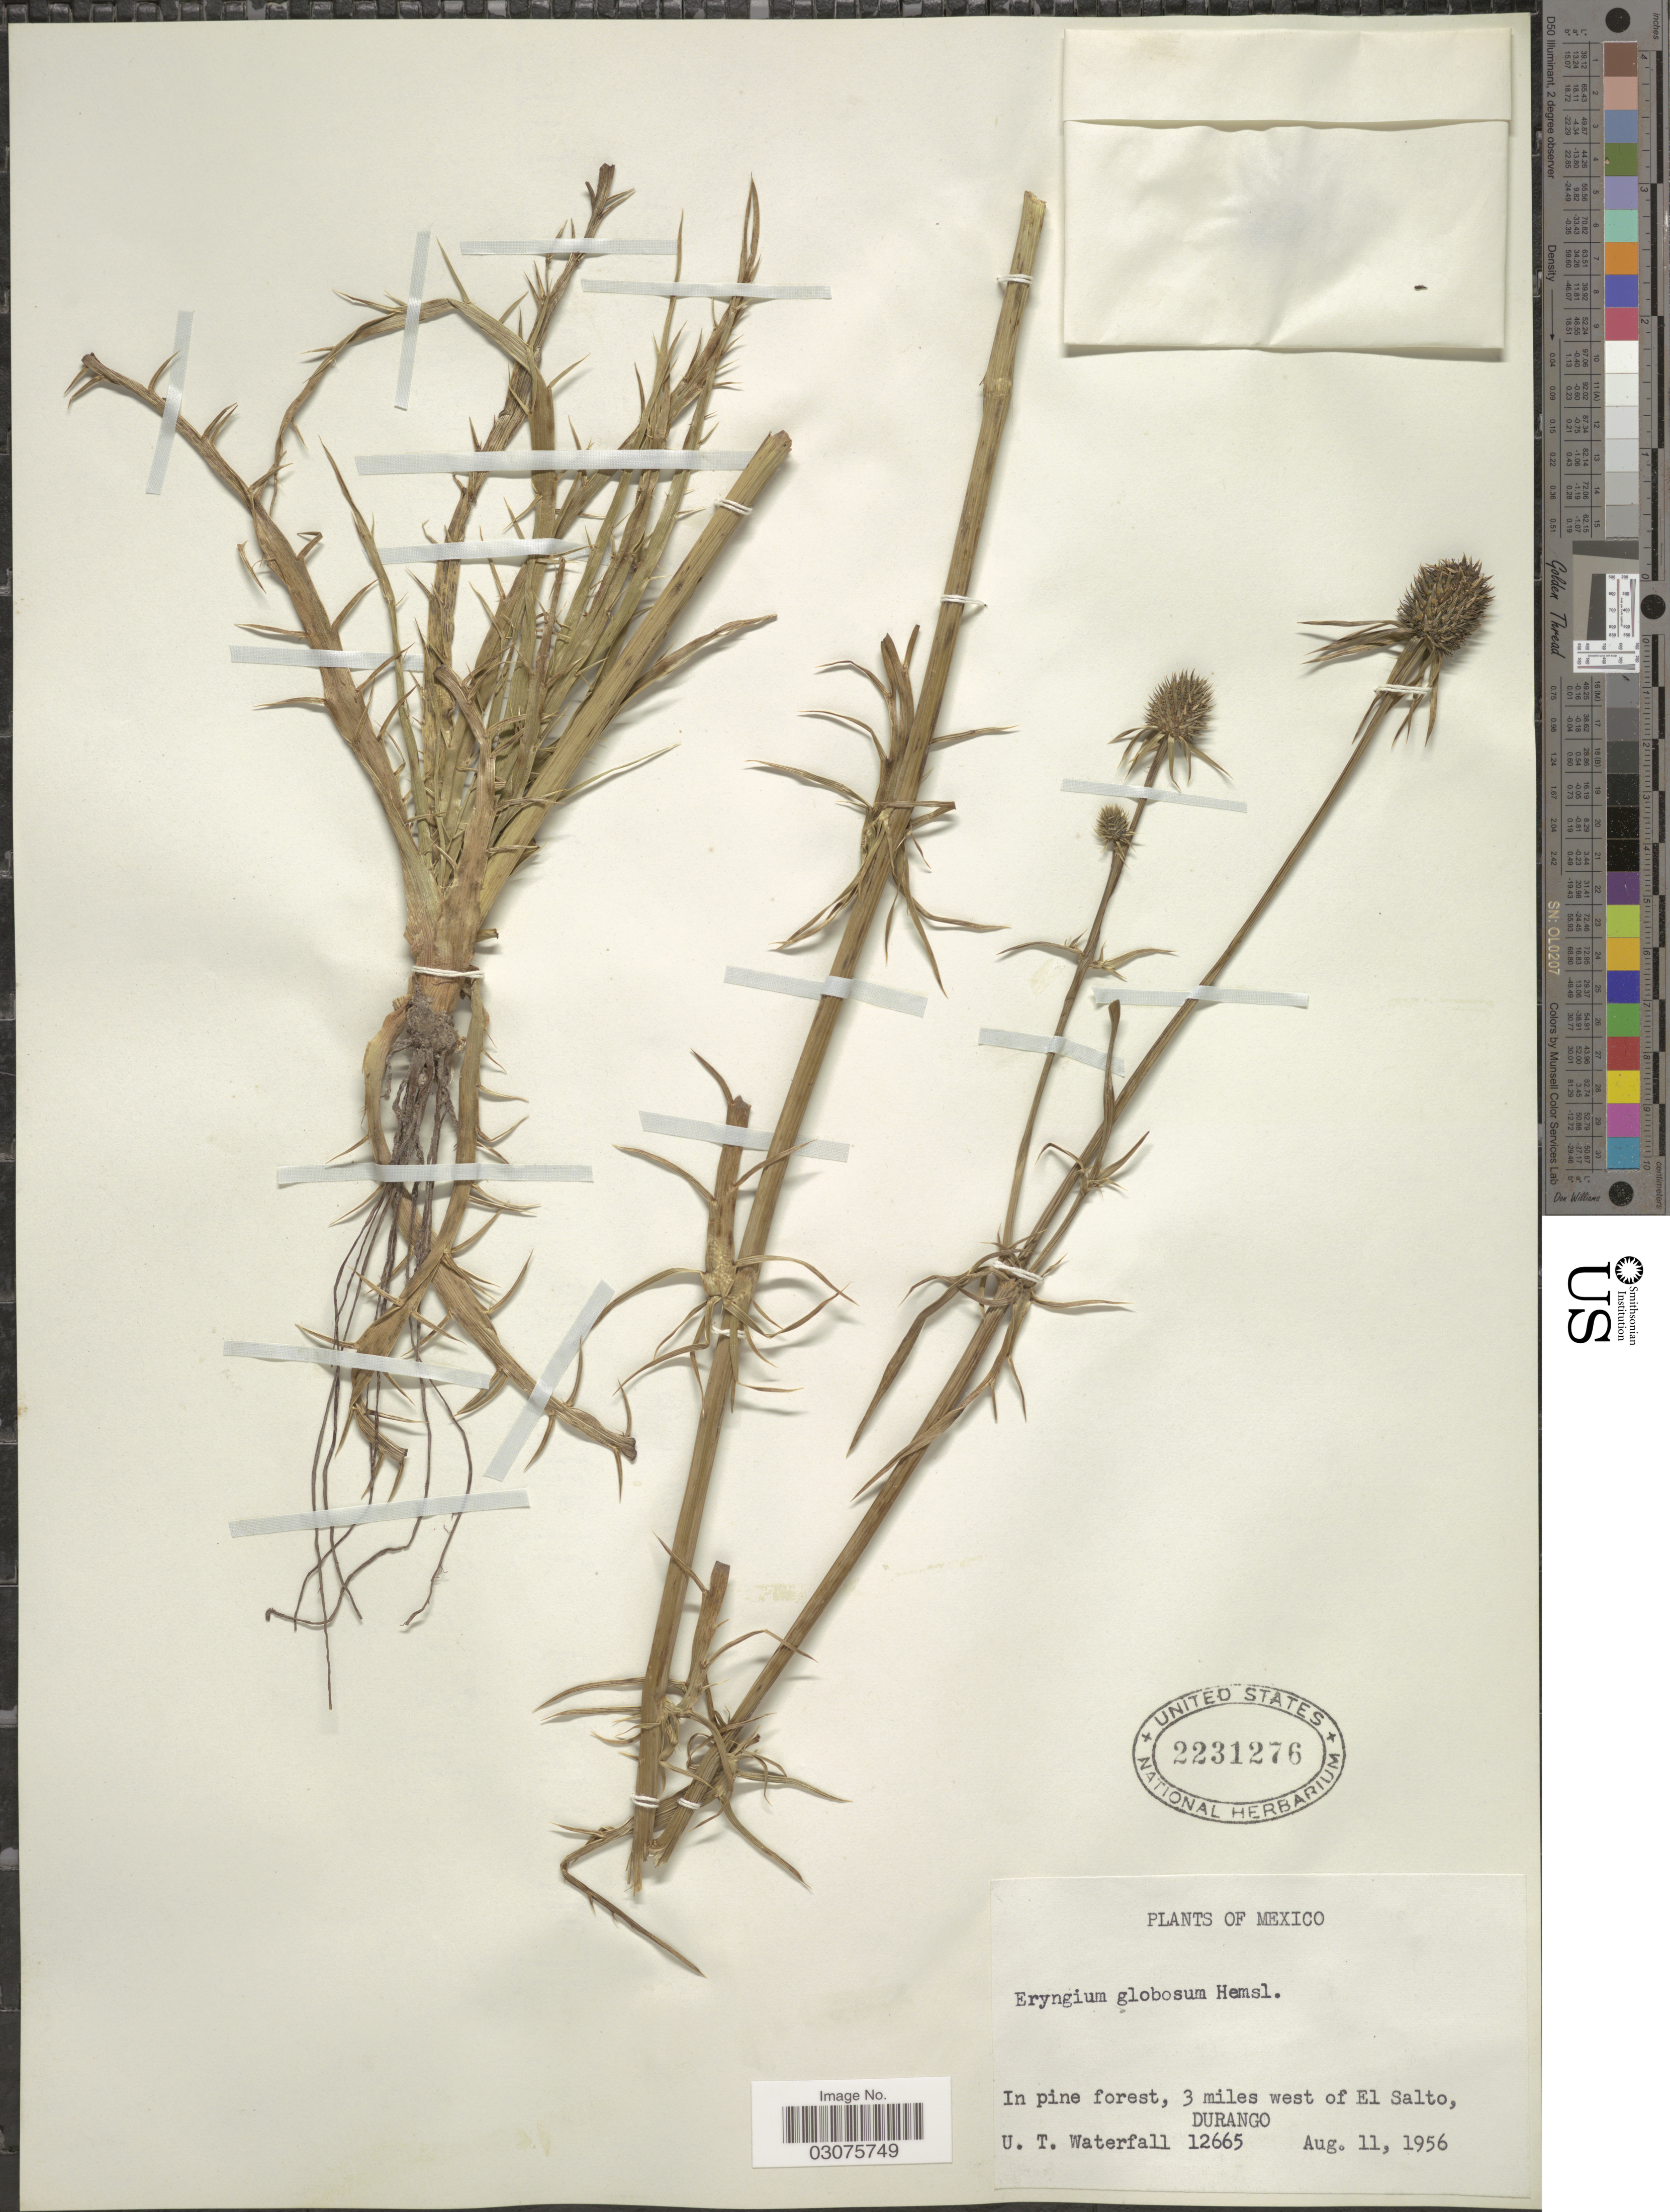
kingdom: Plantae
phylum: Tracheophyta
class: Magnoliopsida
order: Apiales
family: Apiaceae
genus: Eryngium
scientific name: Eryngium globosum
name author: Hemsl.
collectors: U. T. Waterfall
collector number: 12665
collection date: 1956-08-11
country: Mexico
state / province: Durango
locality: In pine forest, 3 miles west of El Salto.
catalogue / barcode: US 2231276